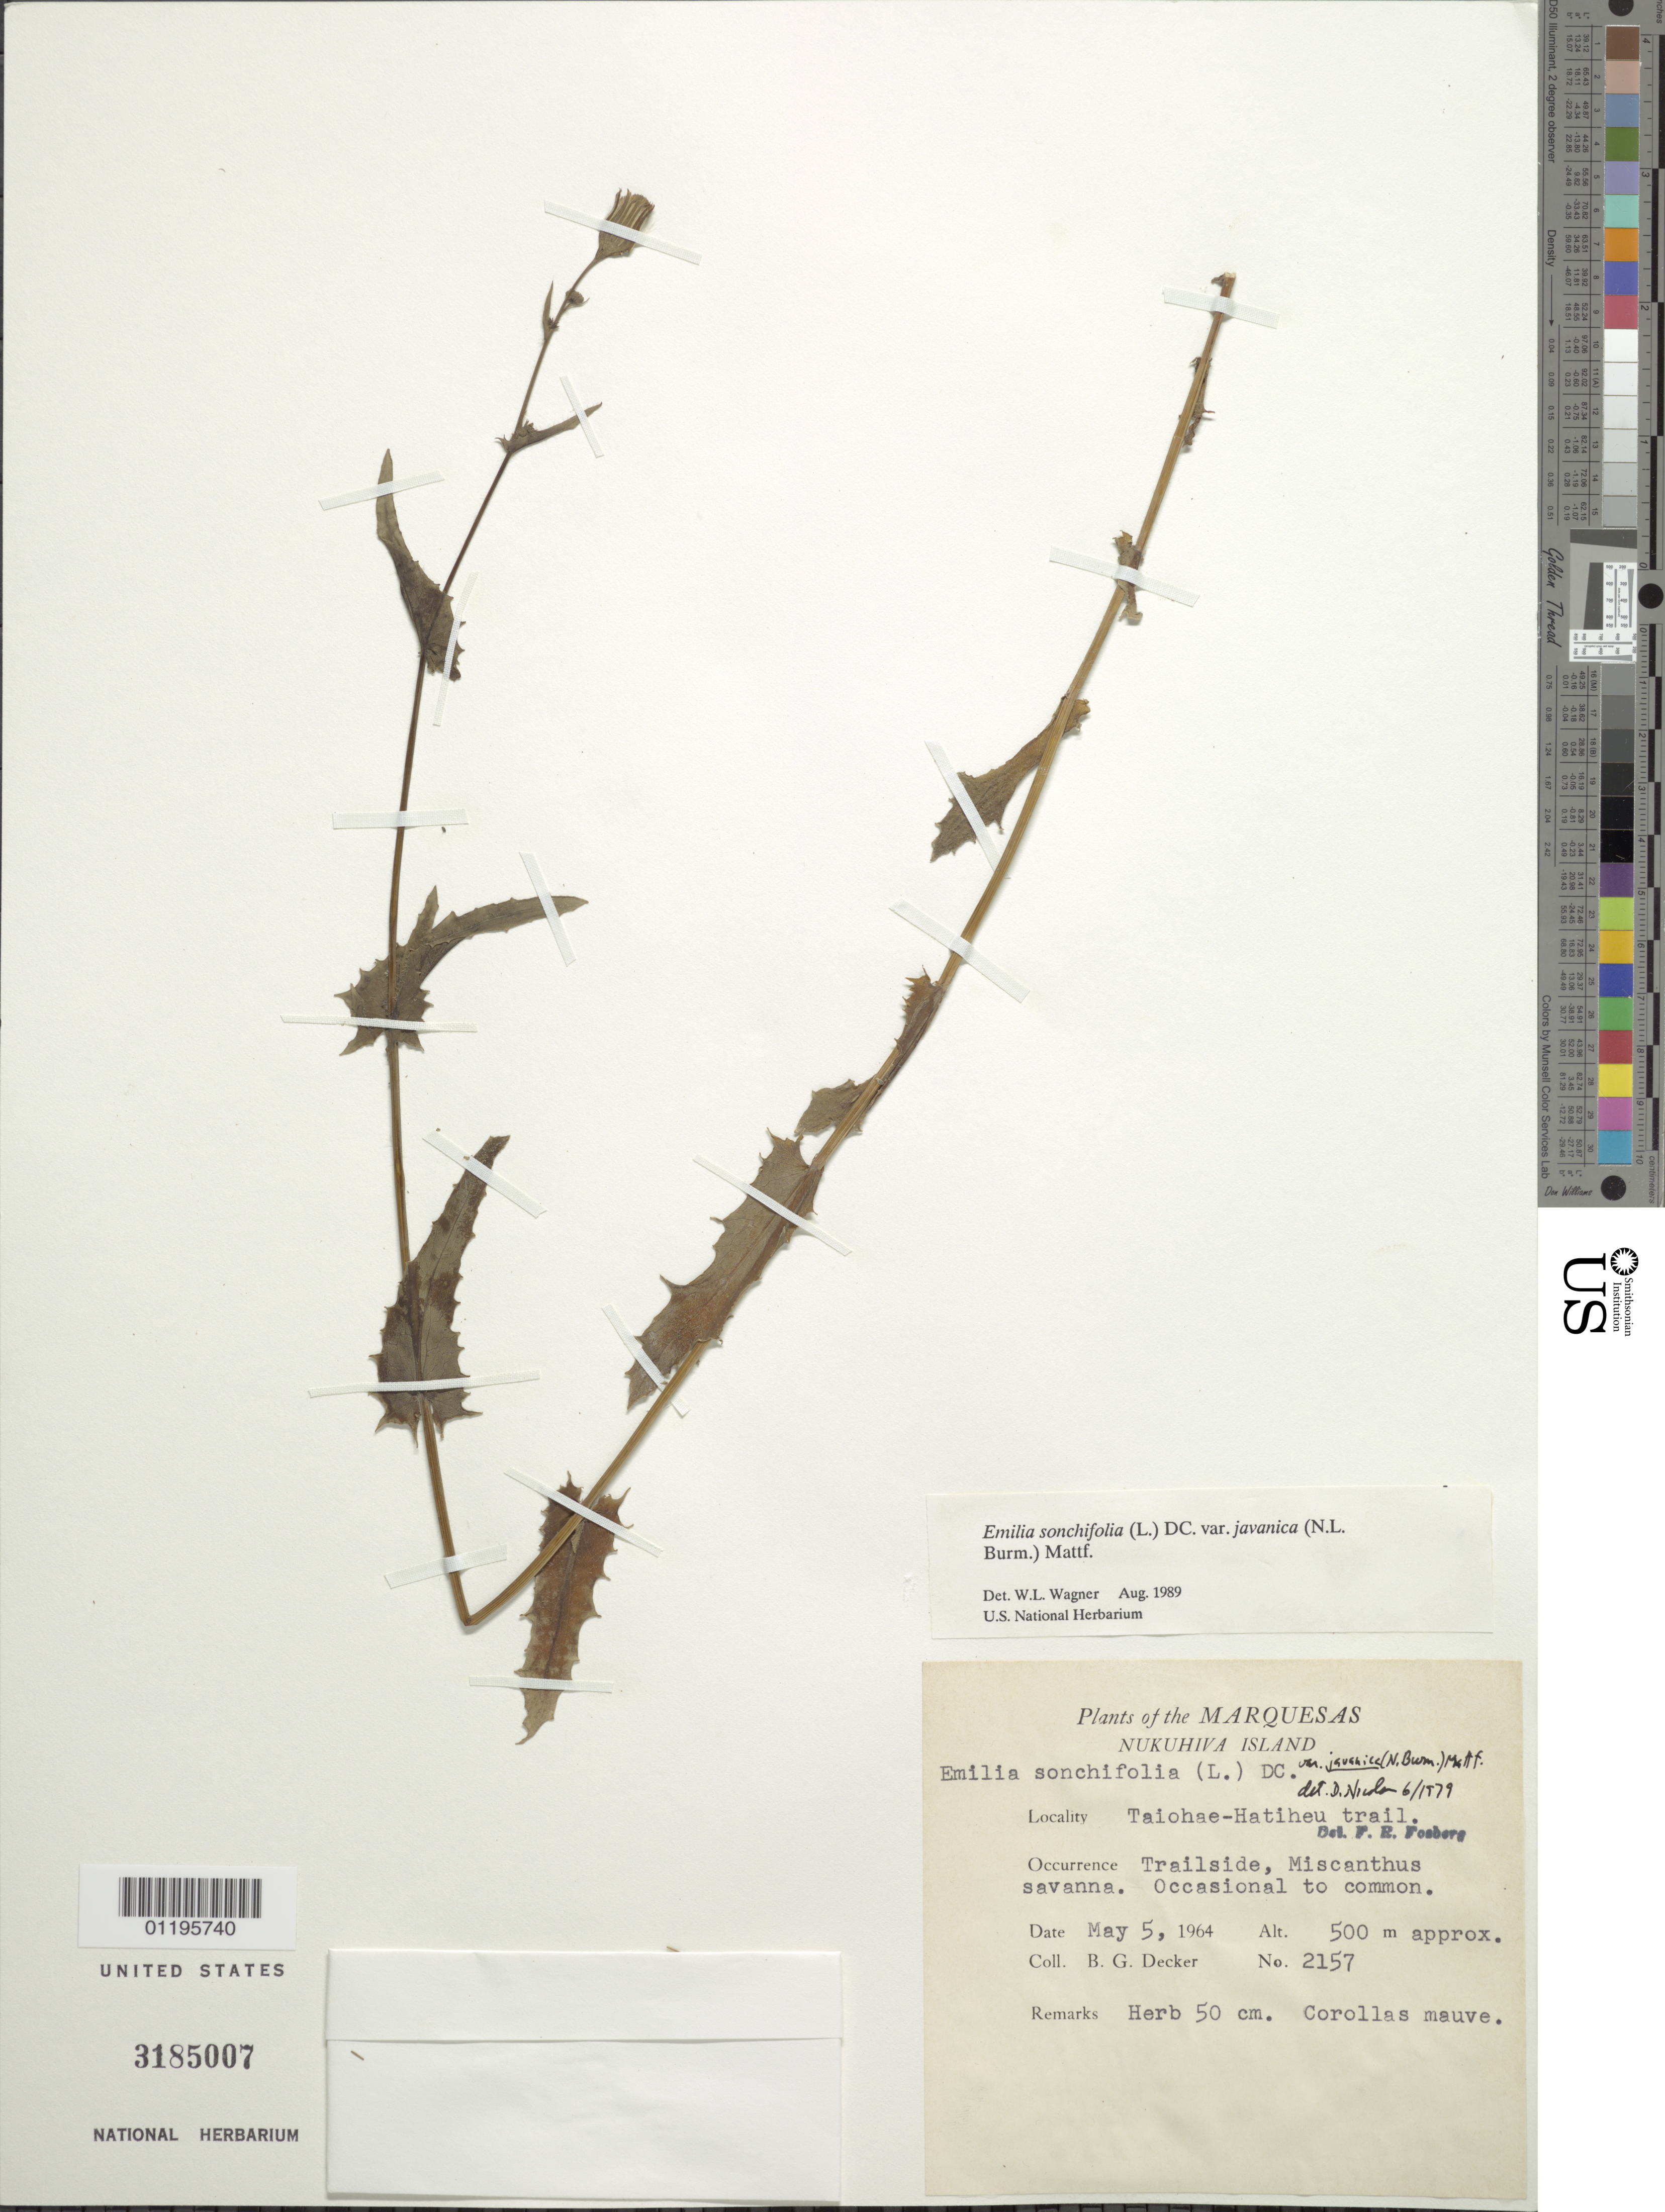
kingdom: Plantae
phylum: Tracheophyta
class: Magnoliopsida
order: Asterales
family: Asteraceae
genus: Emilia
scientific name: Emilia sonchifolia var. javanica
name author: (Burm. f.) Mattf.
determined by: Wagner, W. L., (BOT), Smithsonian Institution - National Museum of Natural History (UNITED STATES)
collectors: B. G. Decker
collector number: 2157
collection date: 1964-05-05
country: French Polynesia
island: Nuku Hiva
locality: Taiohae-Hatiheu Trail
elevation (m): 500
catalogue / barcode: US 3185007